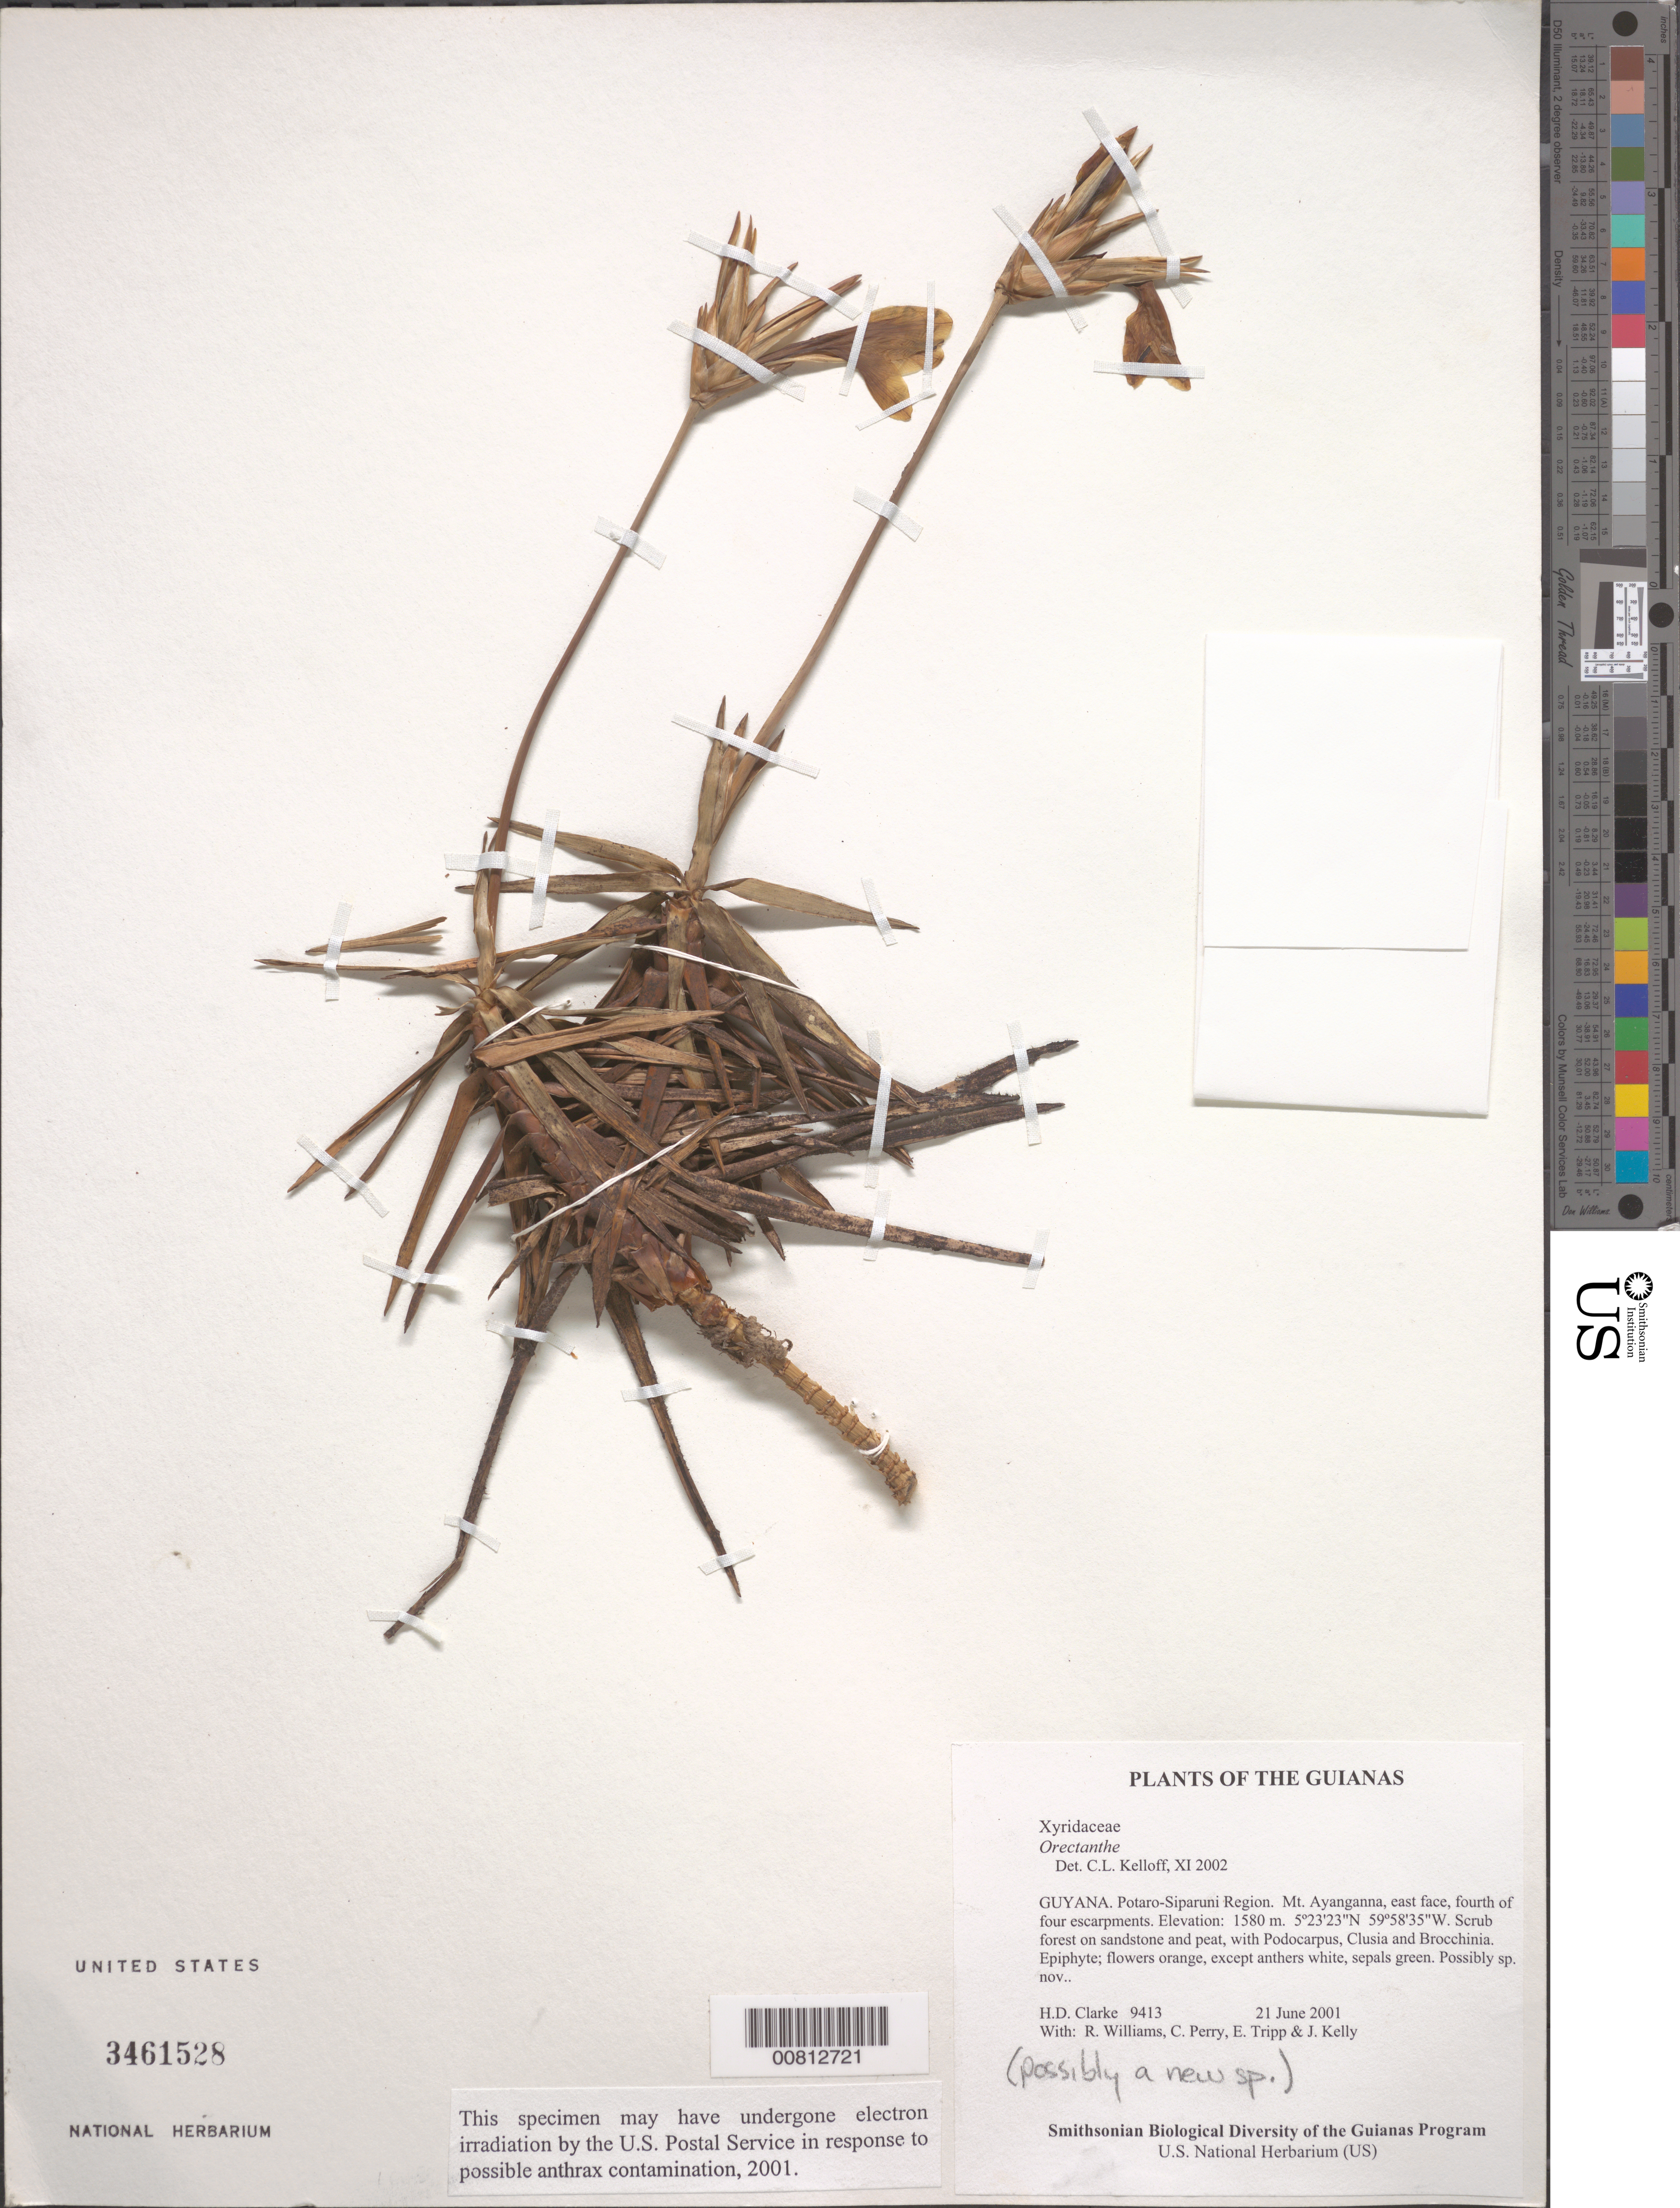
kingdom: Plantae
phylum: Tracheophyta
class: Liliopsida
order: Poales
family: Xyridaceae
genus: Orectanthe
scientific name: Orectanthe sp.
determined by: Kelloff, Carol L., (US), Smithsonian Institution - National Museum of Natural History (UNITED STATES)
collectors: H. D. Clarke, R. Williams, C. Perry, E. Tripp & J. Kelly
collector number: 9413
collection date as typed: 21 June 2001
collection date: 2001-06-21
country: Guyana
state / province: Potaro-Siparuni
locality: Mt. Ayanganna, east face, fourth of four escarpments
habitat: Scrub forest on sandstone and peat, with Podocarpus, Clusia and Brocchinia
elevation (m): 1580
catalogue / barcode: US 3461528